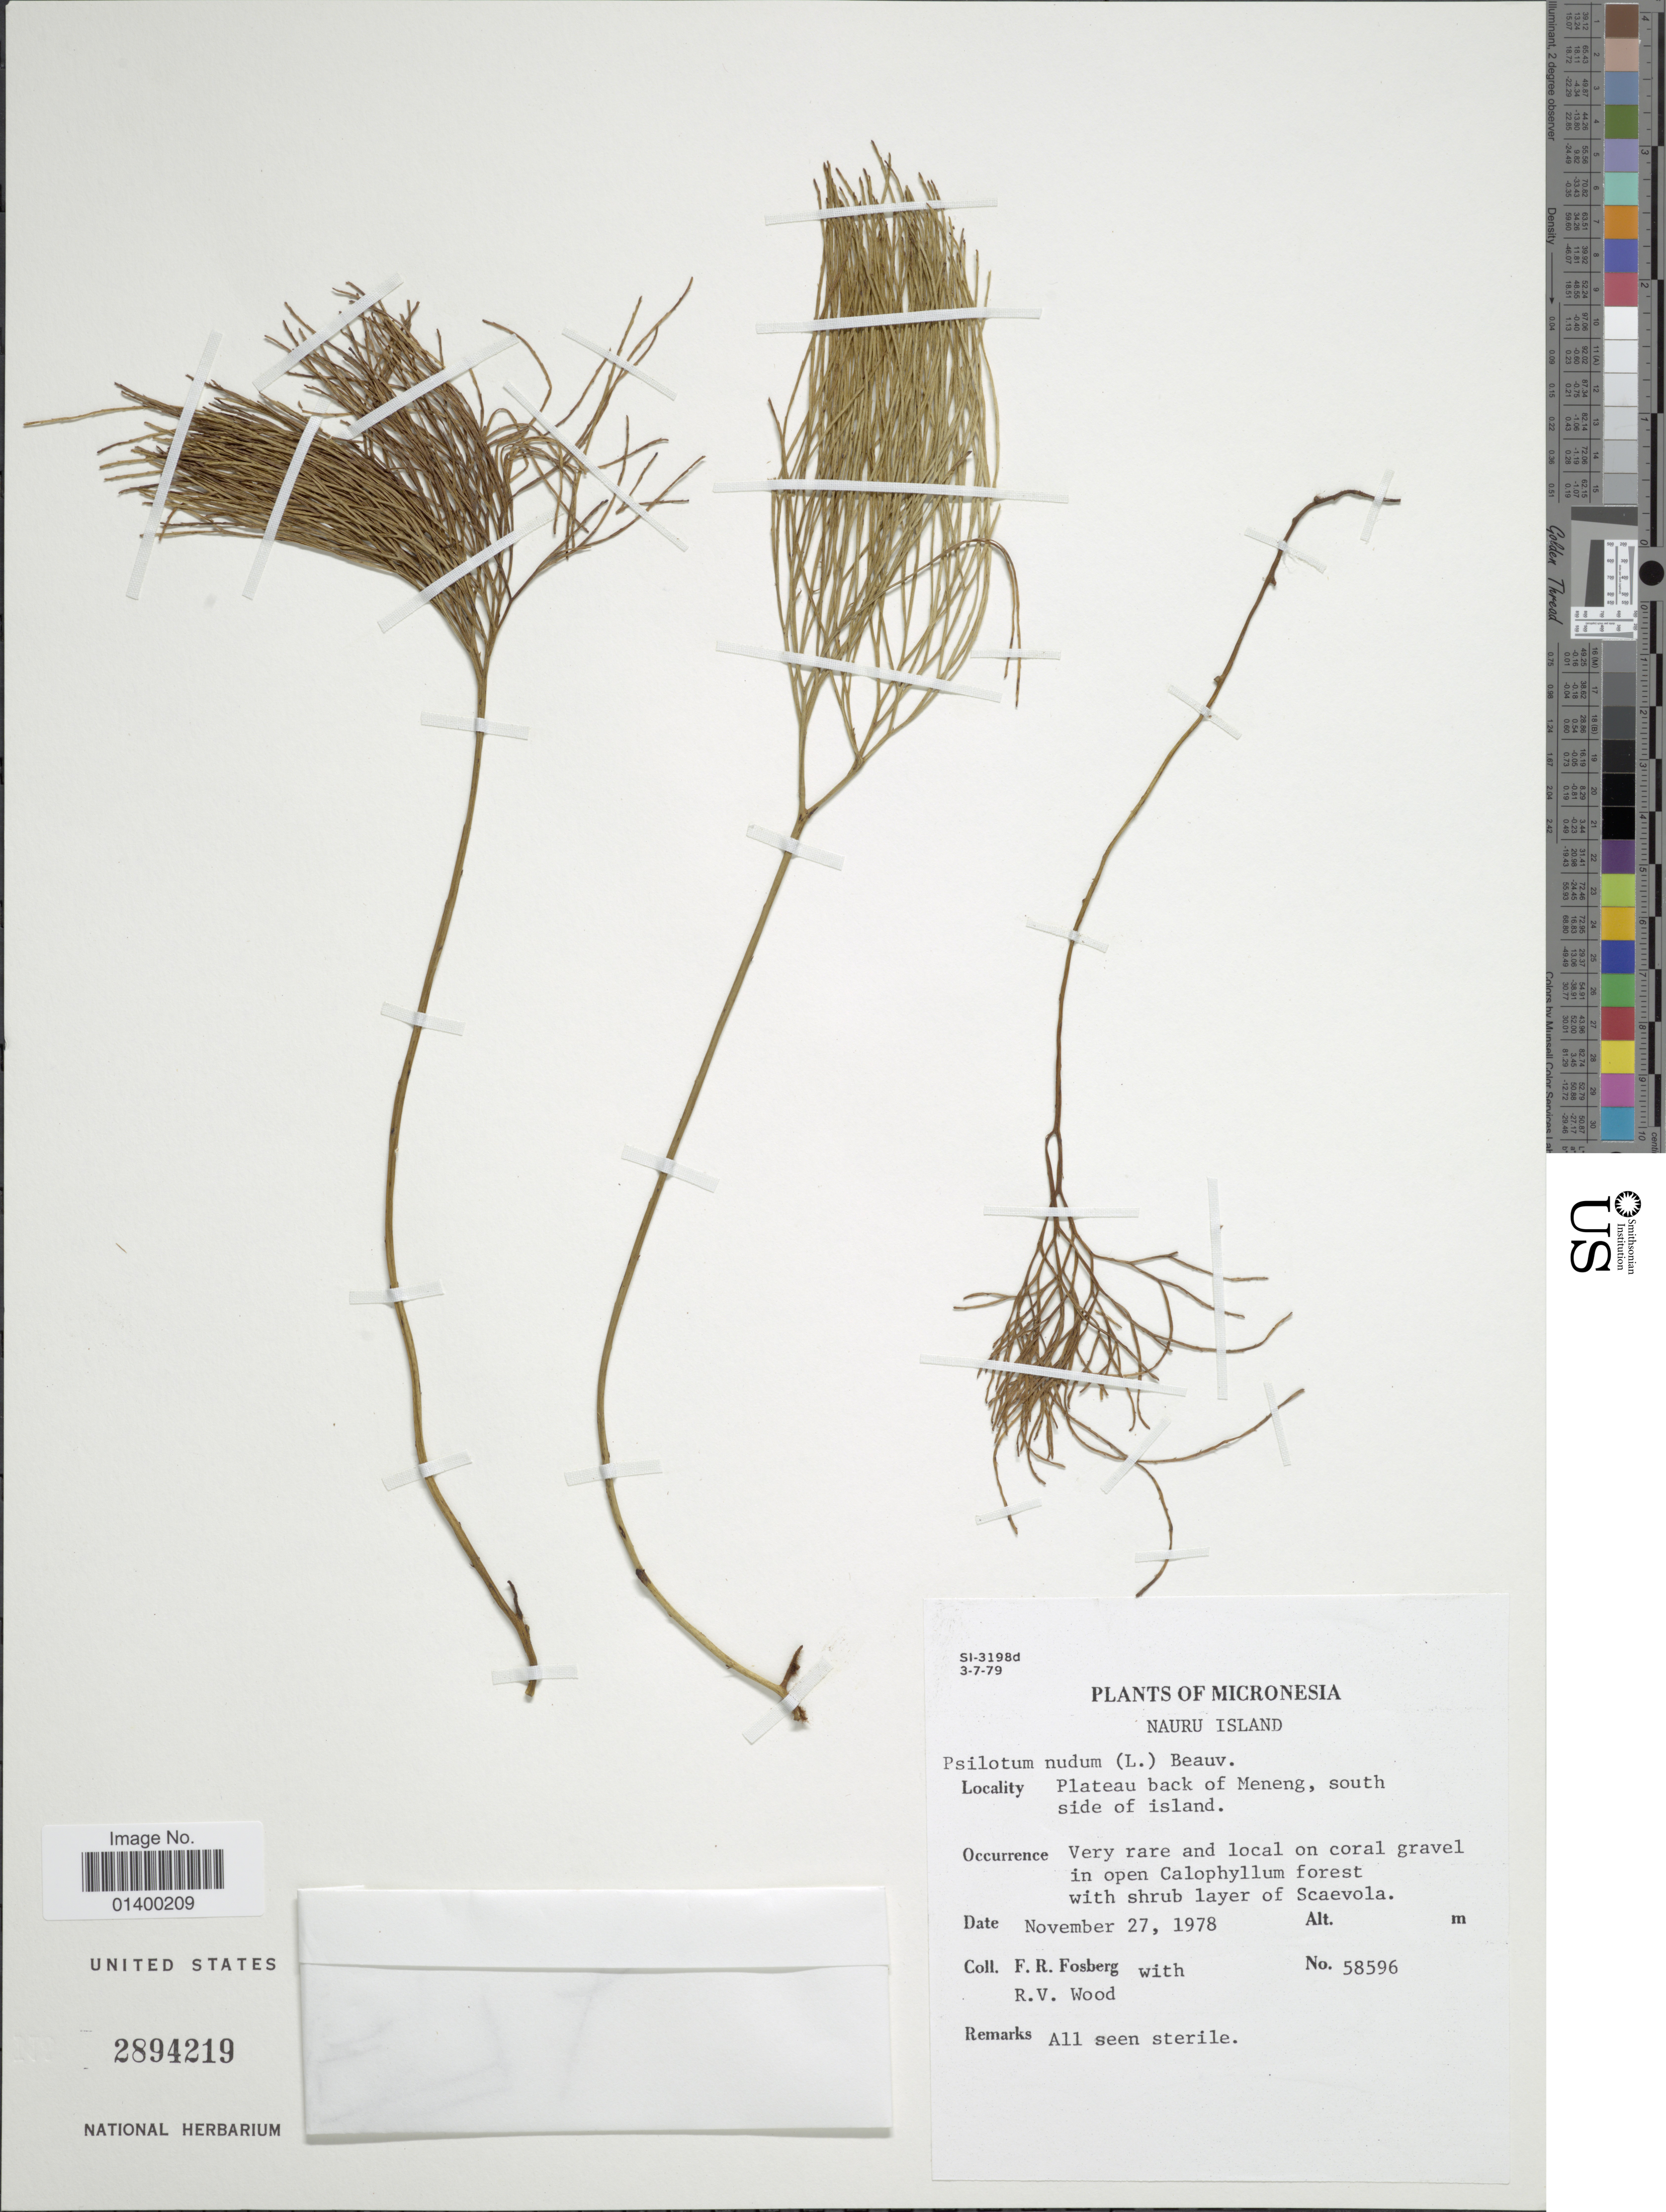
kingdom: Plantae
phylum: Tracheophyta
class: Polypodiopsida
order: Psilotales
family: Psilotaceae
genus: Psilotum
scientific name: Psilotum nudum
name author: (L.) P. Beauv.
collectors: F. R. Fosberg & R. Wood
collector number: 58596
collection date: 1978-11-27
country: Micronesia, Federated States of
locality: Nauru Island, Plateau back of Meneng, south side of island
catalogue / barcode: US 2894219